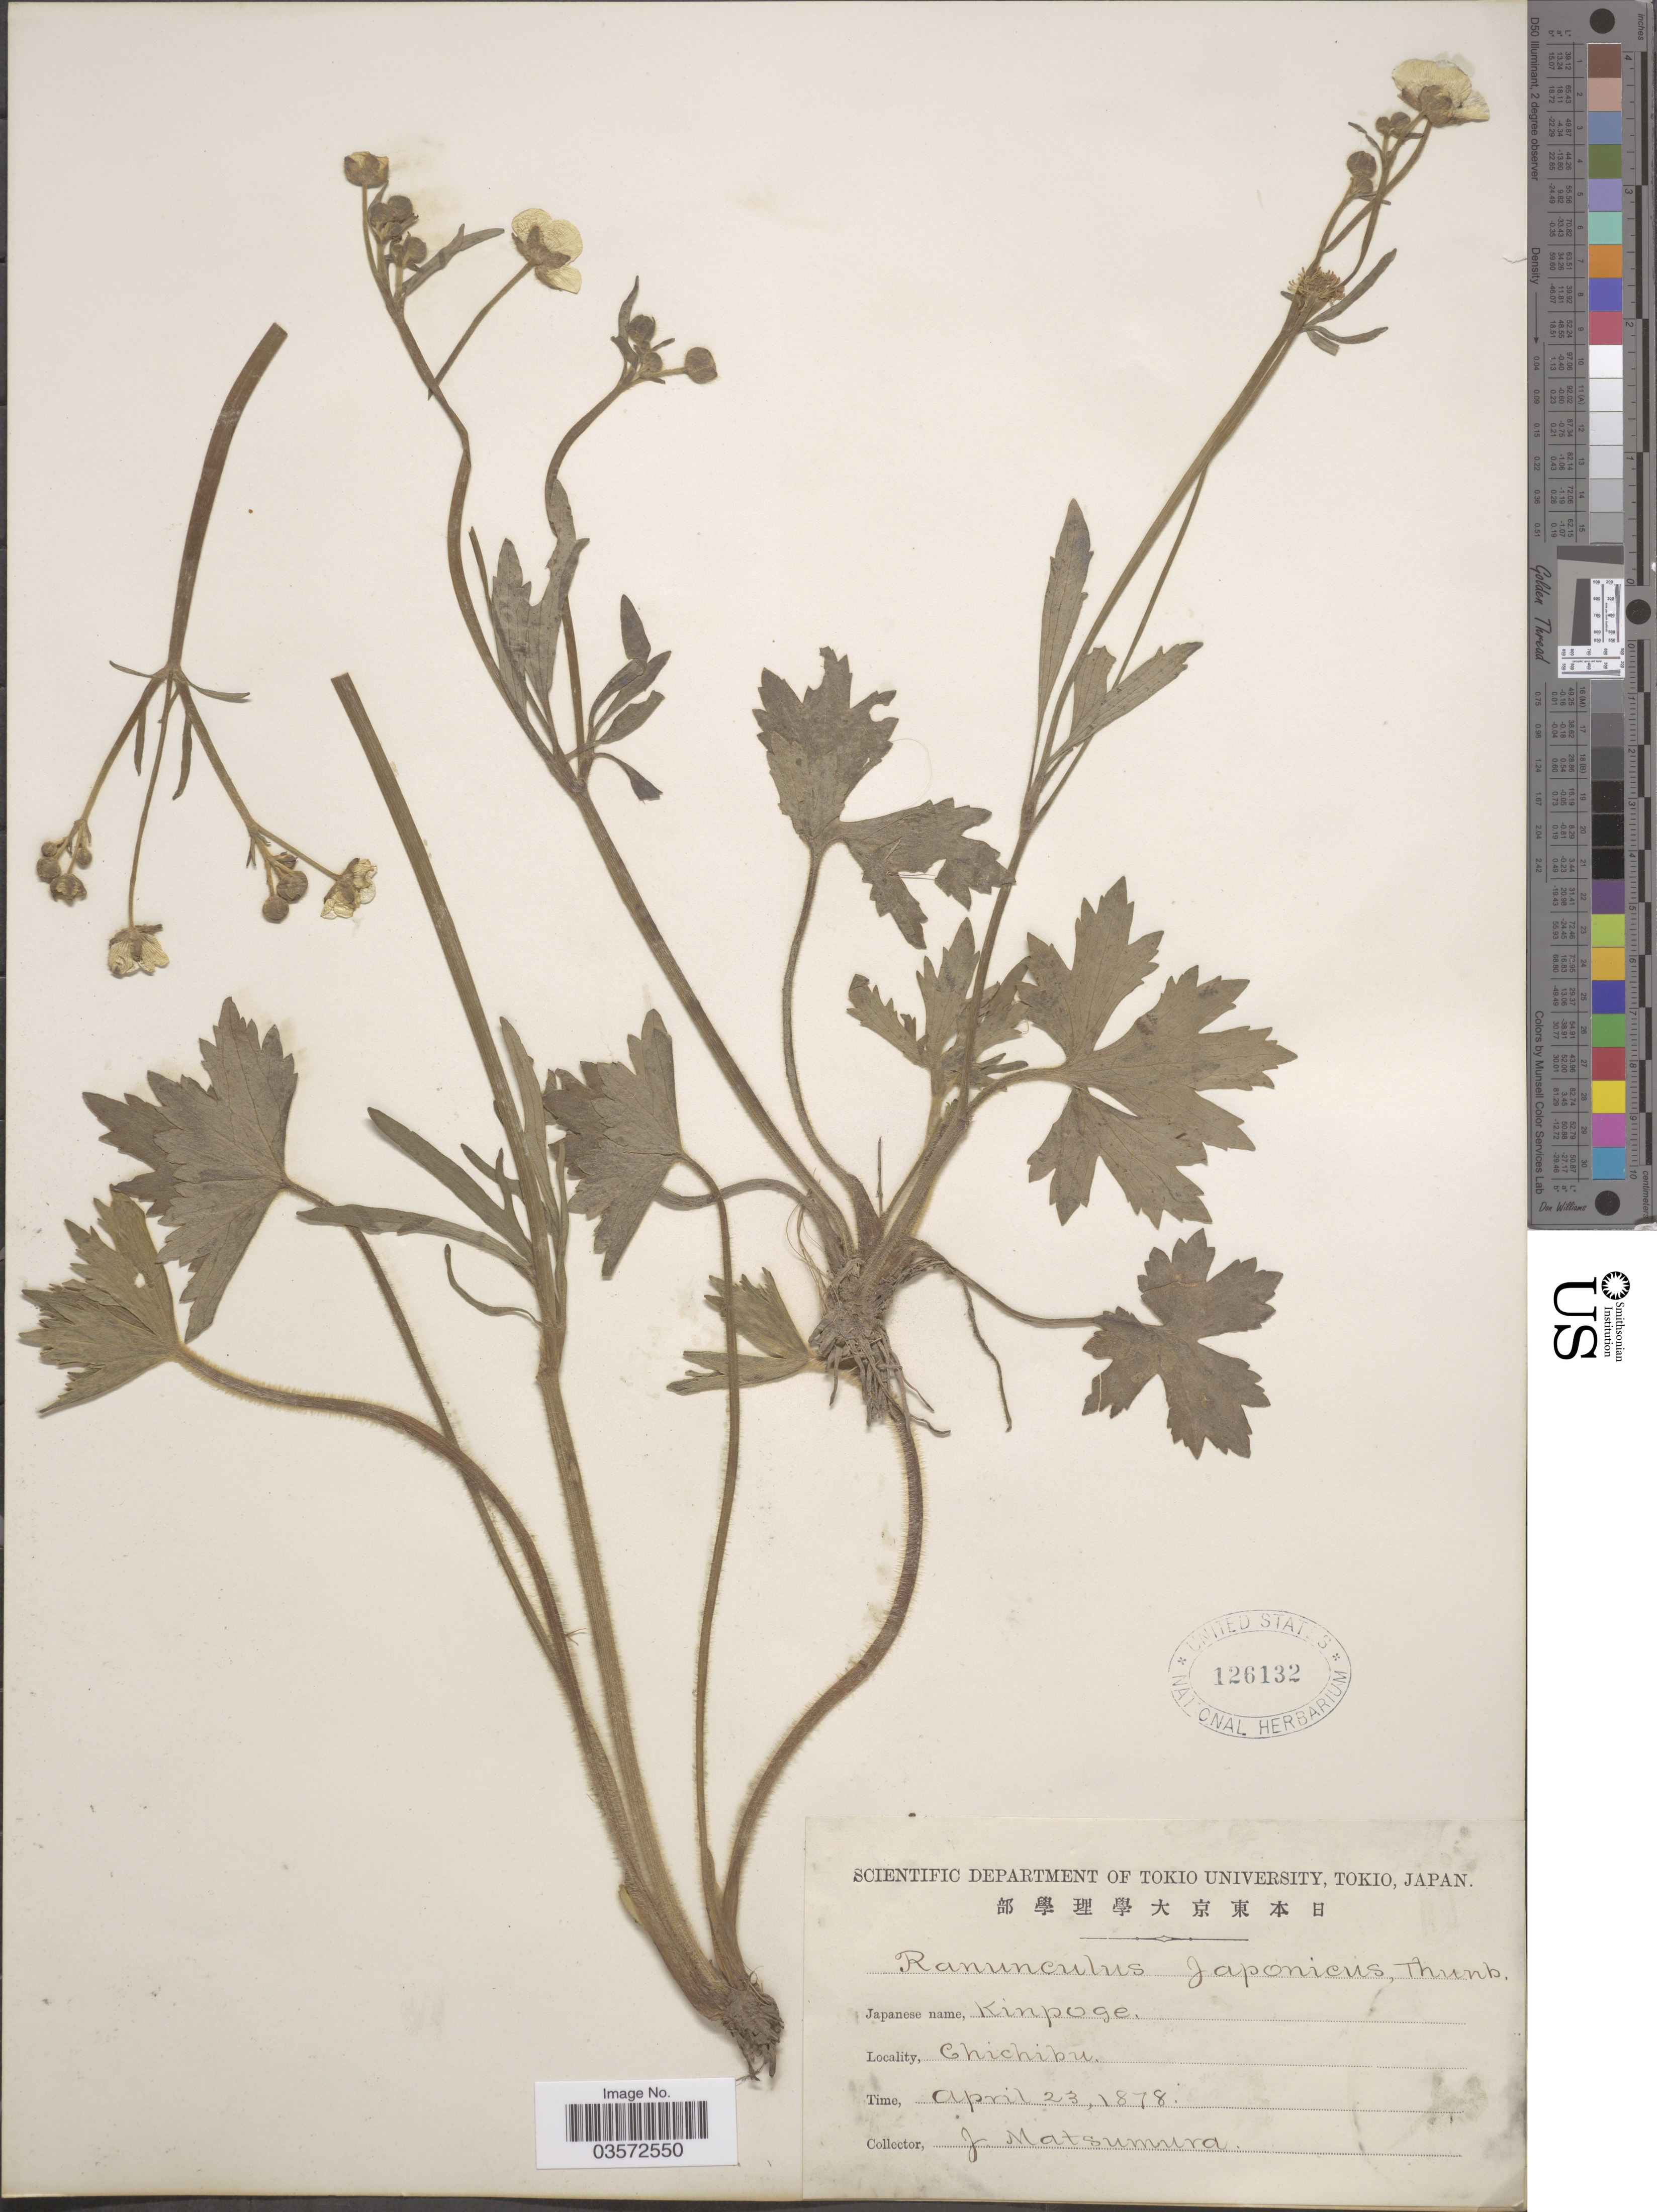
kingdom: Plantae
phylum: Tracheophyta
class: Magnoliopsida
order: Ranunculales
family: Ranunculaceae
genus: Ranunculus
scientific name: Ranunculus japonicus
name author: Thunb.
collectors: J. Matsumura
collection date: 1878-04-23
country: Japan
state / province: Tokyo, Federal City of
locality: Tokio. Chichibu.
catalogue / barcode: US 126132